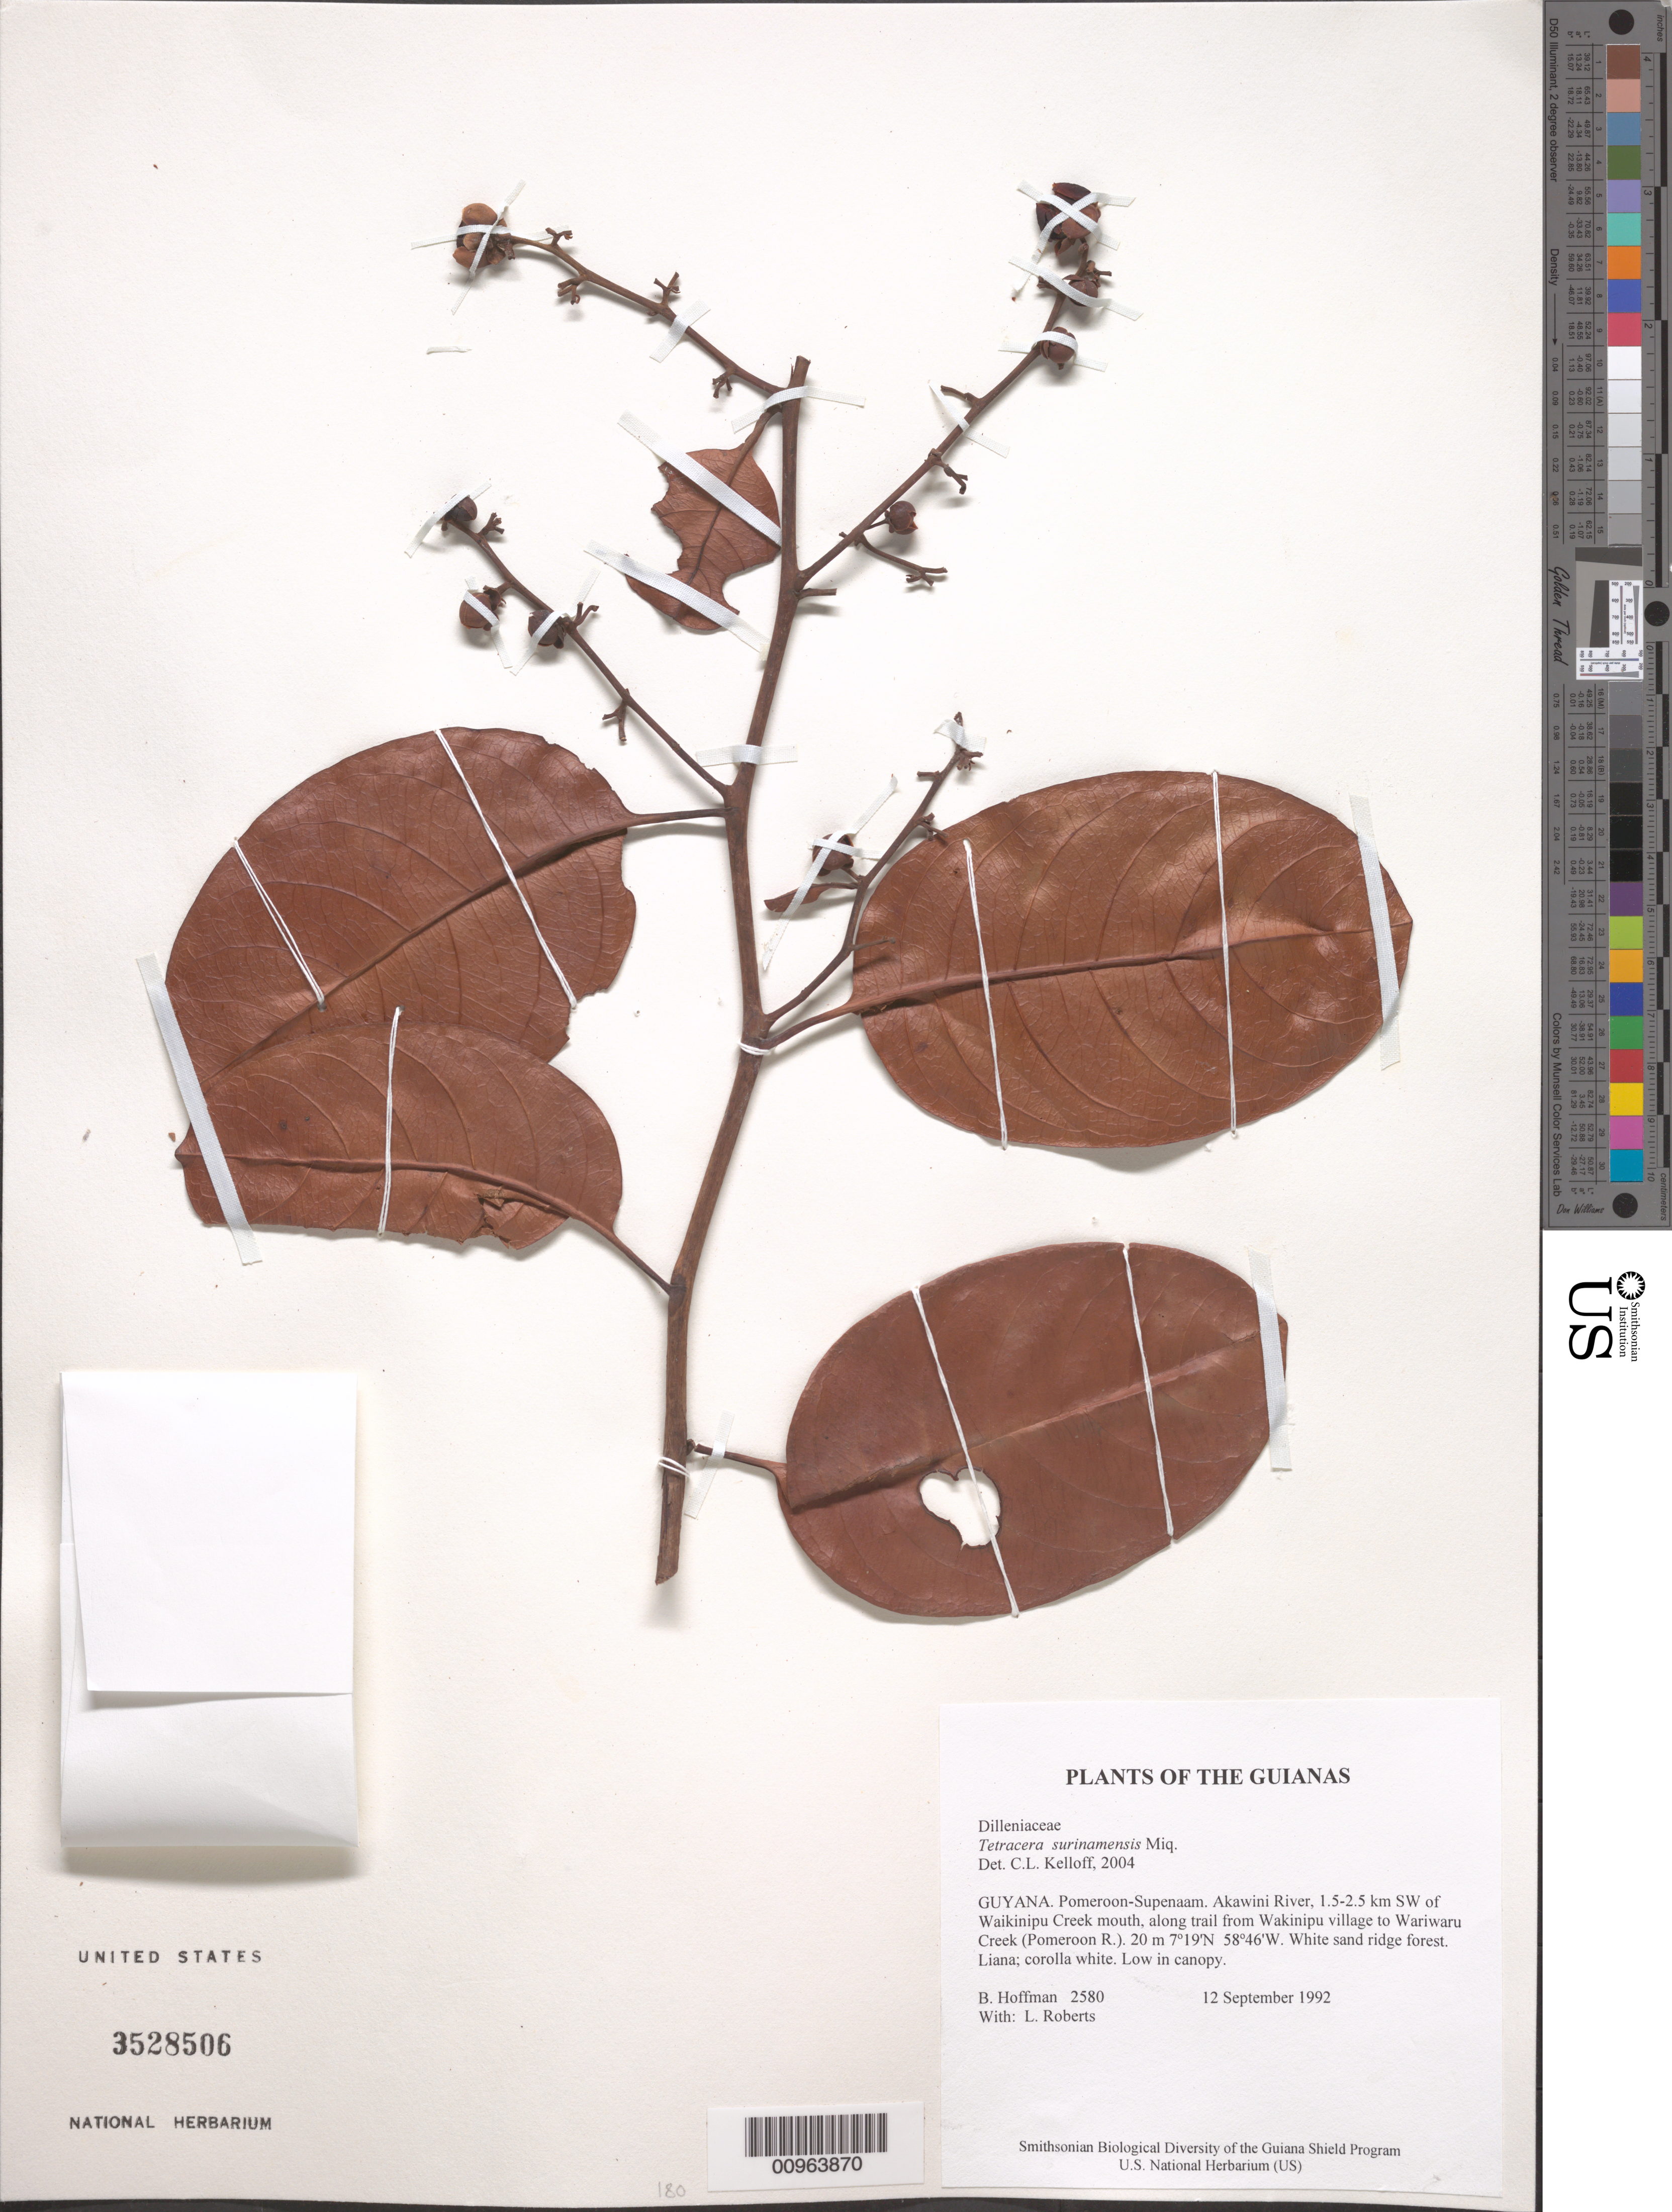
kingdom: Plantae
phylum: Tracheophyta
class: Magnoliopsida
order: Dilleniales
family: Dilleniaceae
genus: Tetracera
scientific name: Tetracera surinamensis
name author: Miq.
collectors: B. Hoffman & L. Roberts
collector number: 2580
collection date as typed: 12 September 1992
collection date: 1992-09-12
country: Guyana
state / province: Pomeroon-Supenaam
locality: Akawini River, 1.5-2.5 km SW of Waikinipu Creek mouth, along trail from Wakinipu village to Wariwaru Creek (Pomeroon R.)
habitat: White sand ridge forest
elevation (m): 20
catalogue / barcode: US 3528506